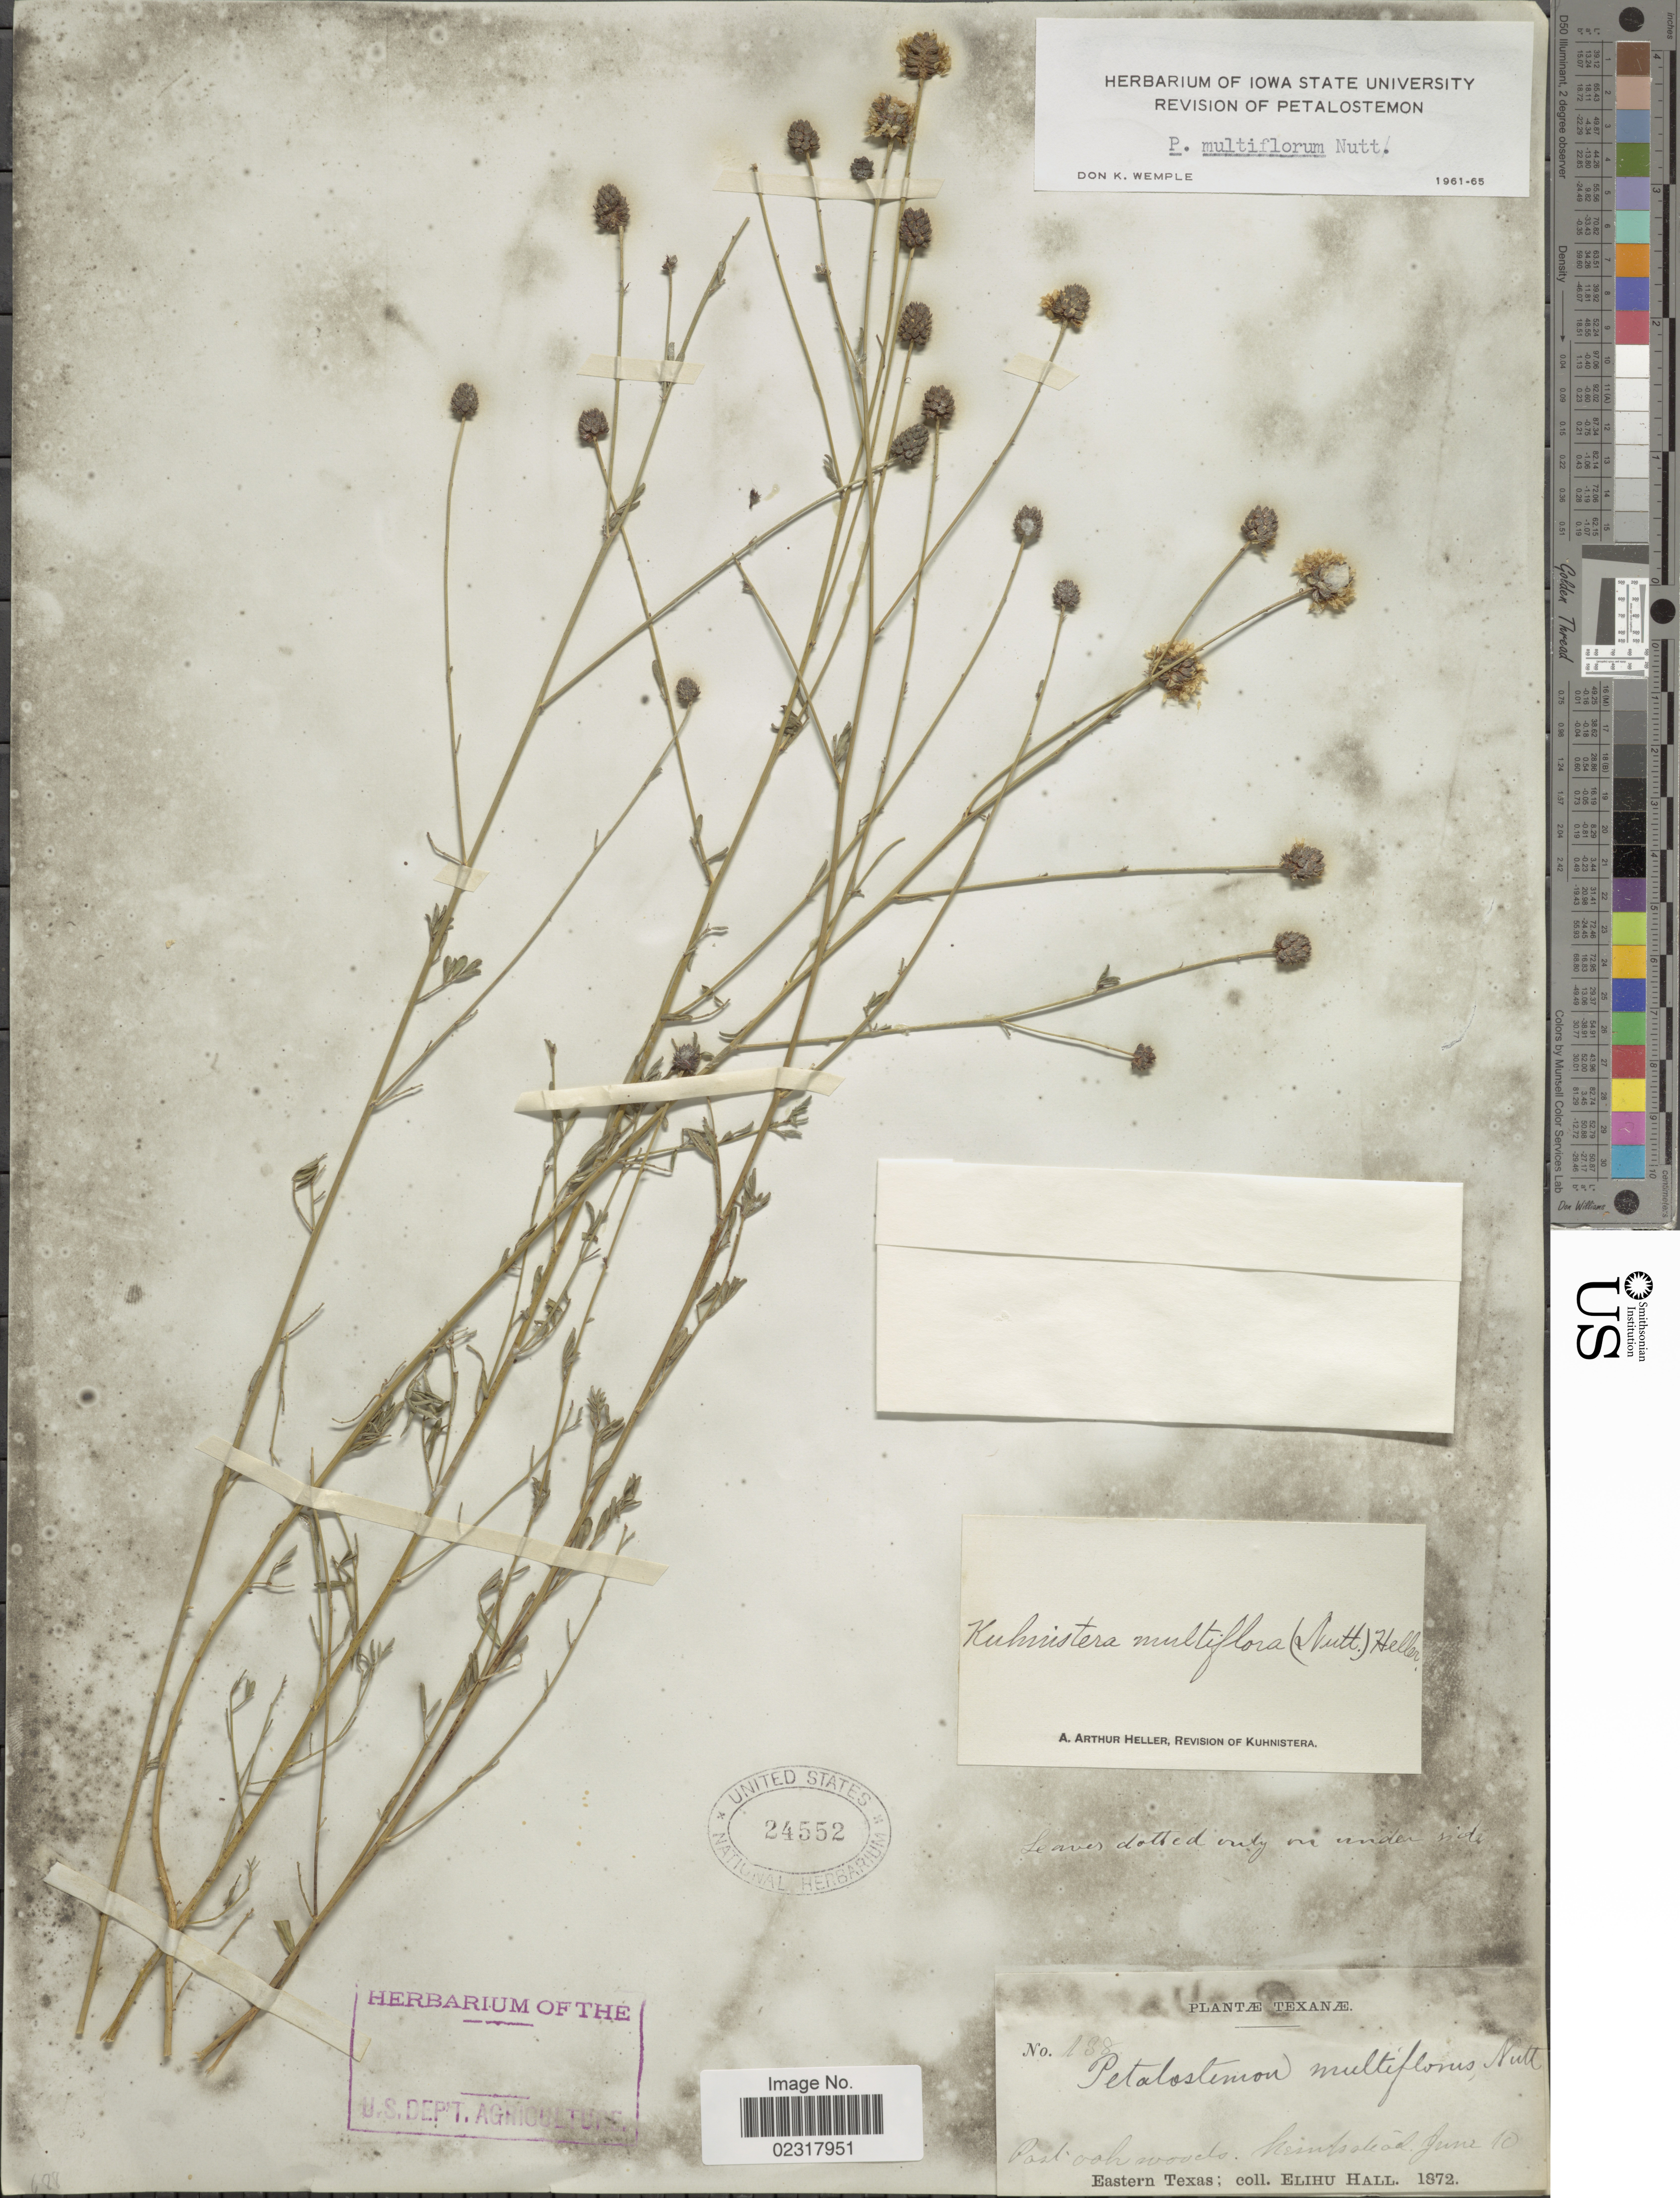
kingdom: Plantae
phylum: Tracheophyta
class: Magnoliopsida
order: Fabales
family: Fabaceae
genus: Dalea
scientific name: Dalea multiflora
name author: (Nutt.) Shinners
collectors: E. Hall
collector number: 138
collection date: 1872-06-10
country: United States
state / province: Texas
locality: Post oak woods. Hempstead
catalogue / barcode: US 24552